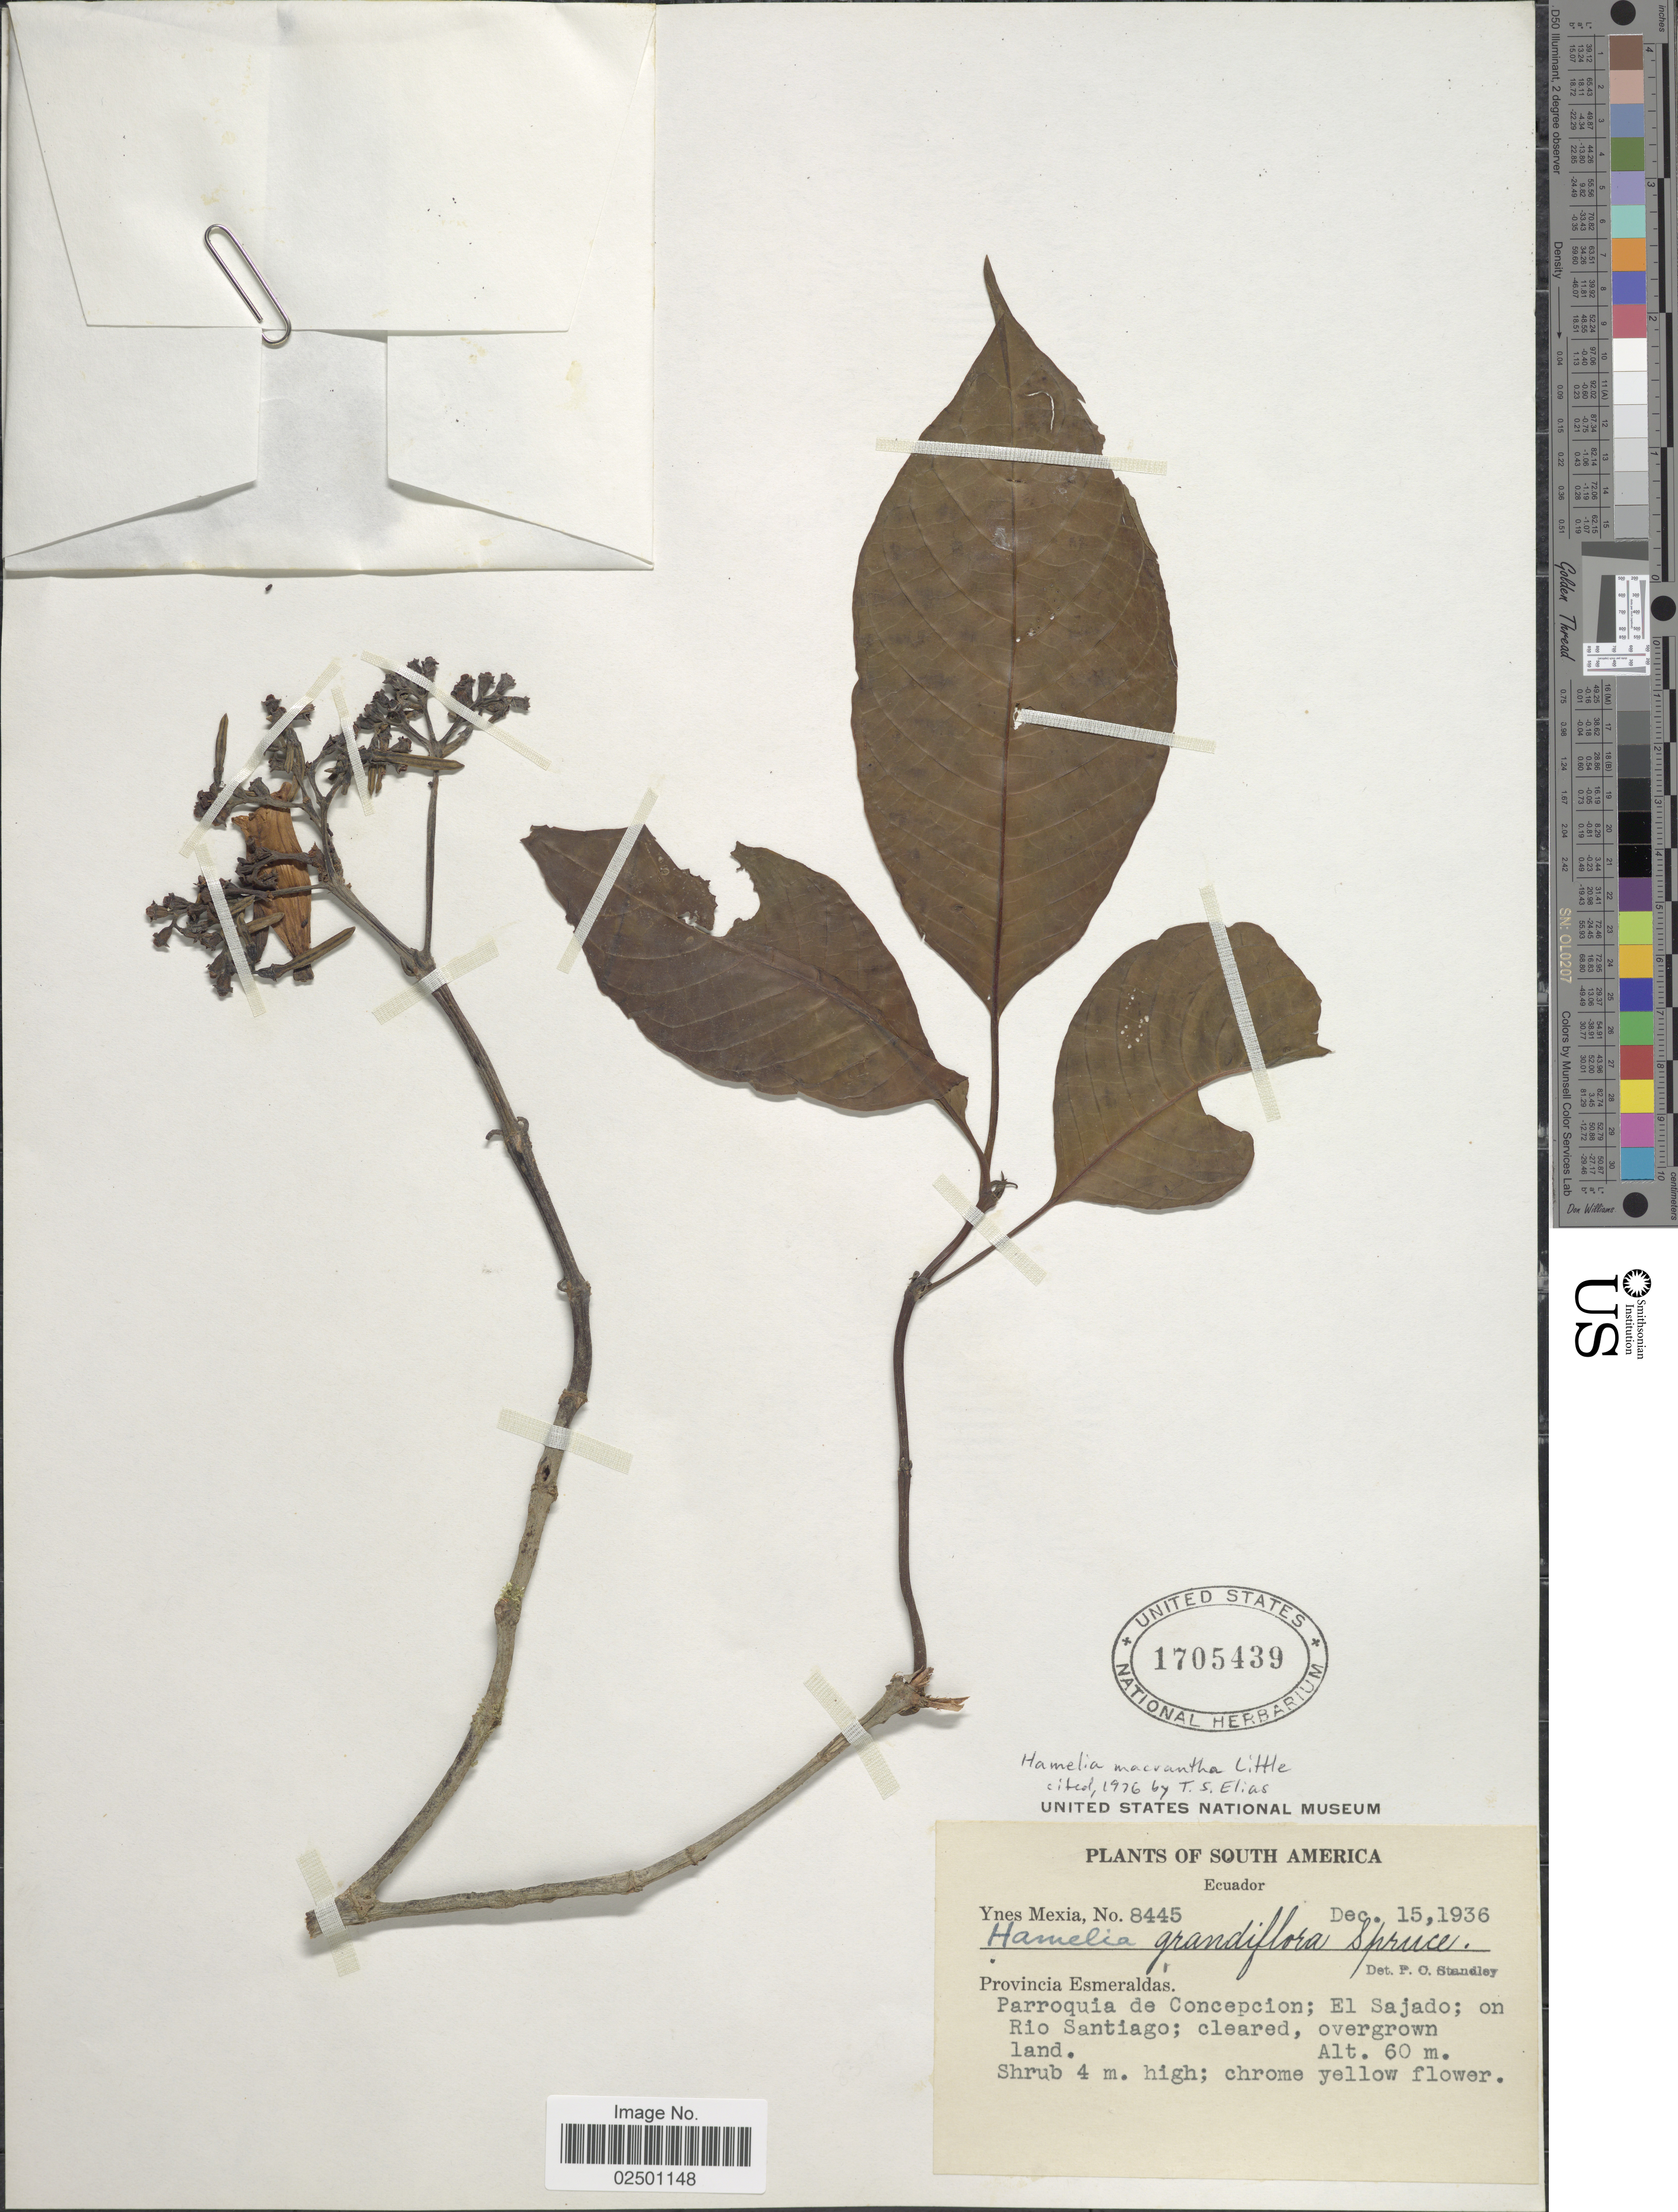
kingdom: Plantae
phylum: Tracheophyta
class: Magnoliopsida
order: Gentianales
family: Rubiaceae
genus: Hamelia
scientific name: Hamelia macrantha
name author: Little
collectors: Y. Mexia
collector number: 8445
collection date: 1936-12-15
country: Ecuador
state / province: Esmeraldas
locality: Provincia Esmeraldas. Parroquia de Concepcion; El Sajado; on Rio Santiago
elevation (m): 60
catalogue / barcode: US 1705439